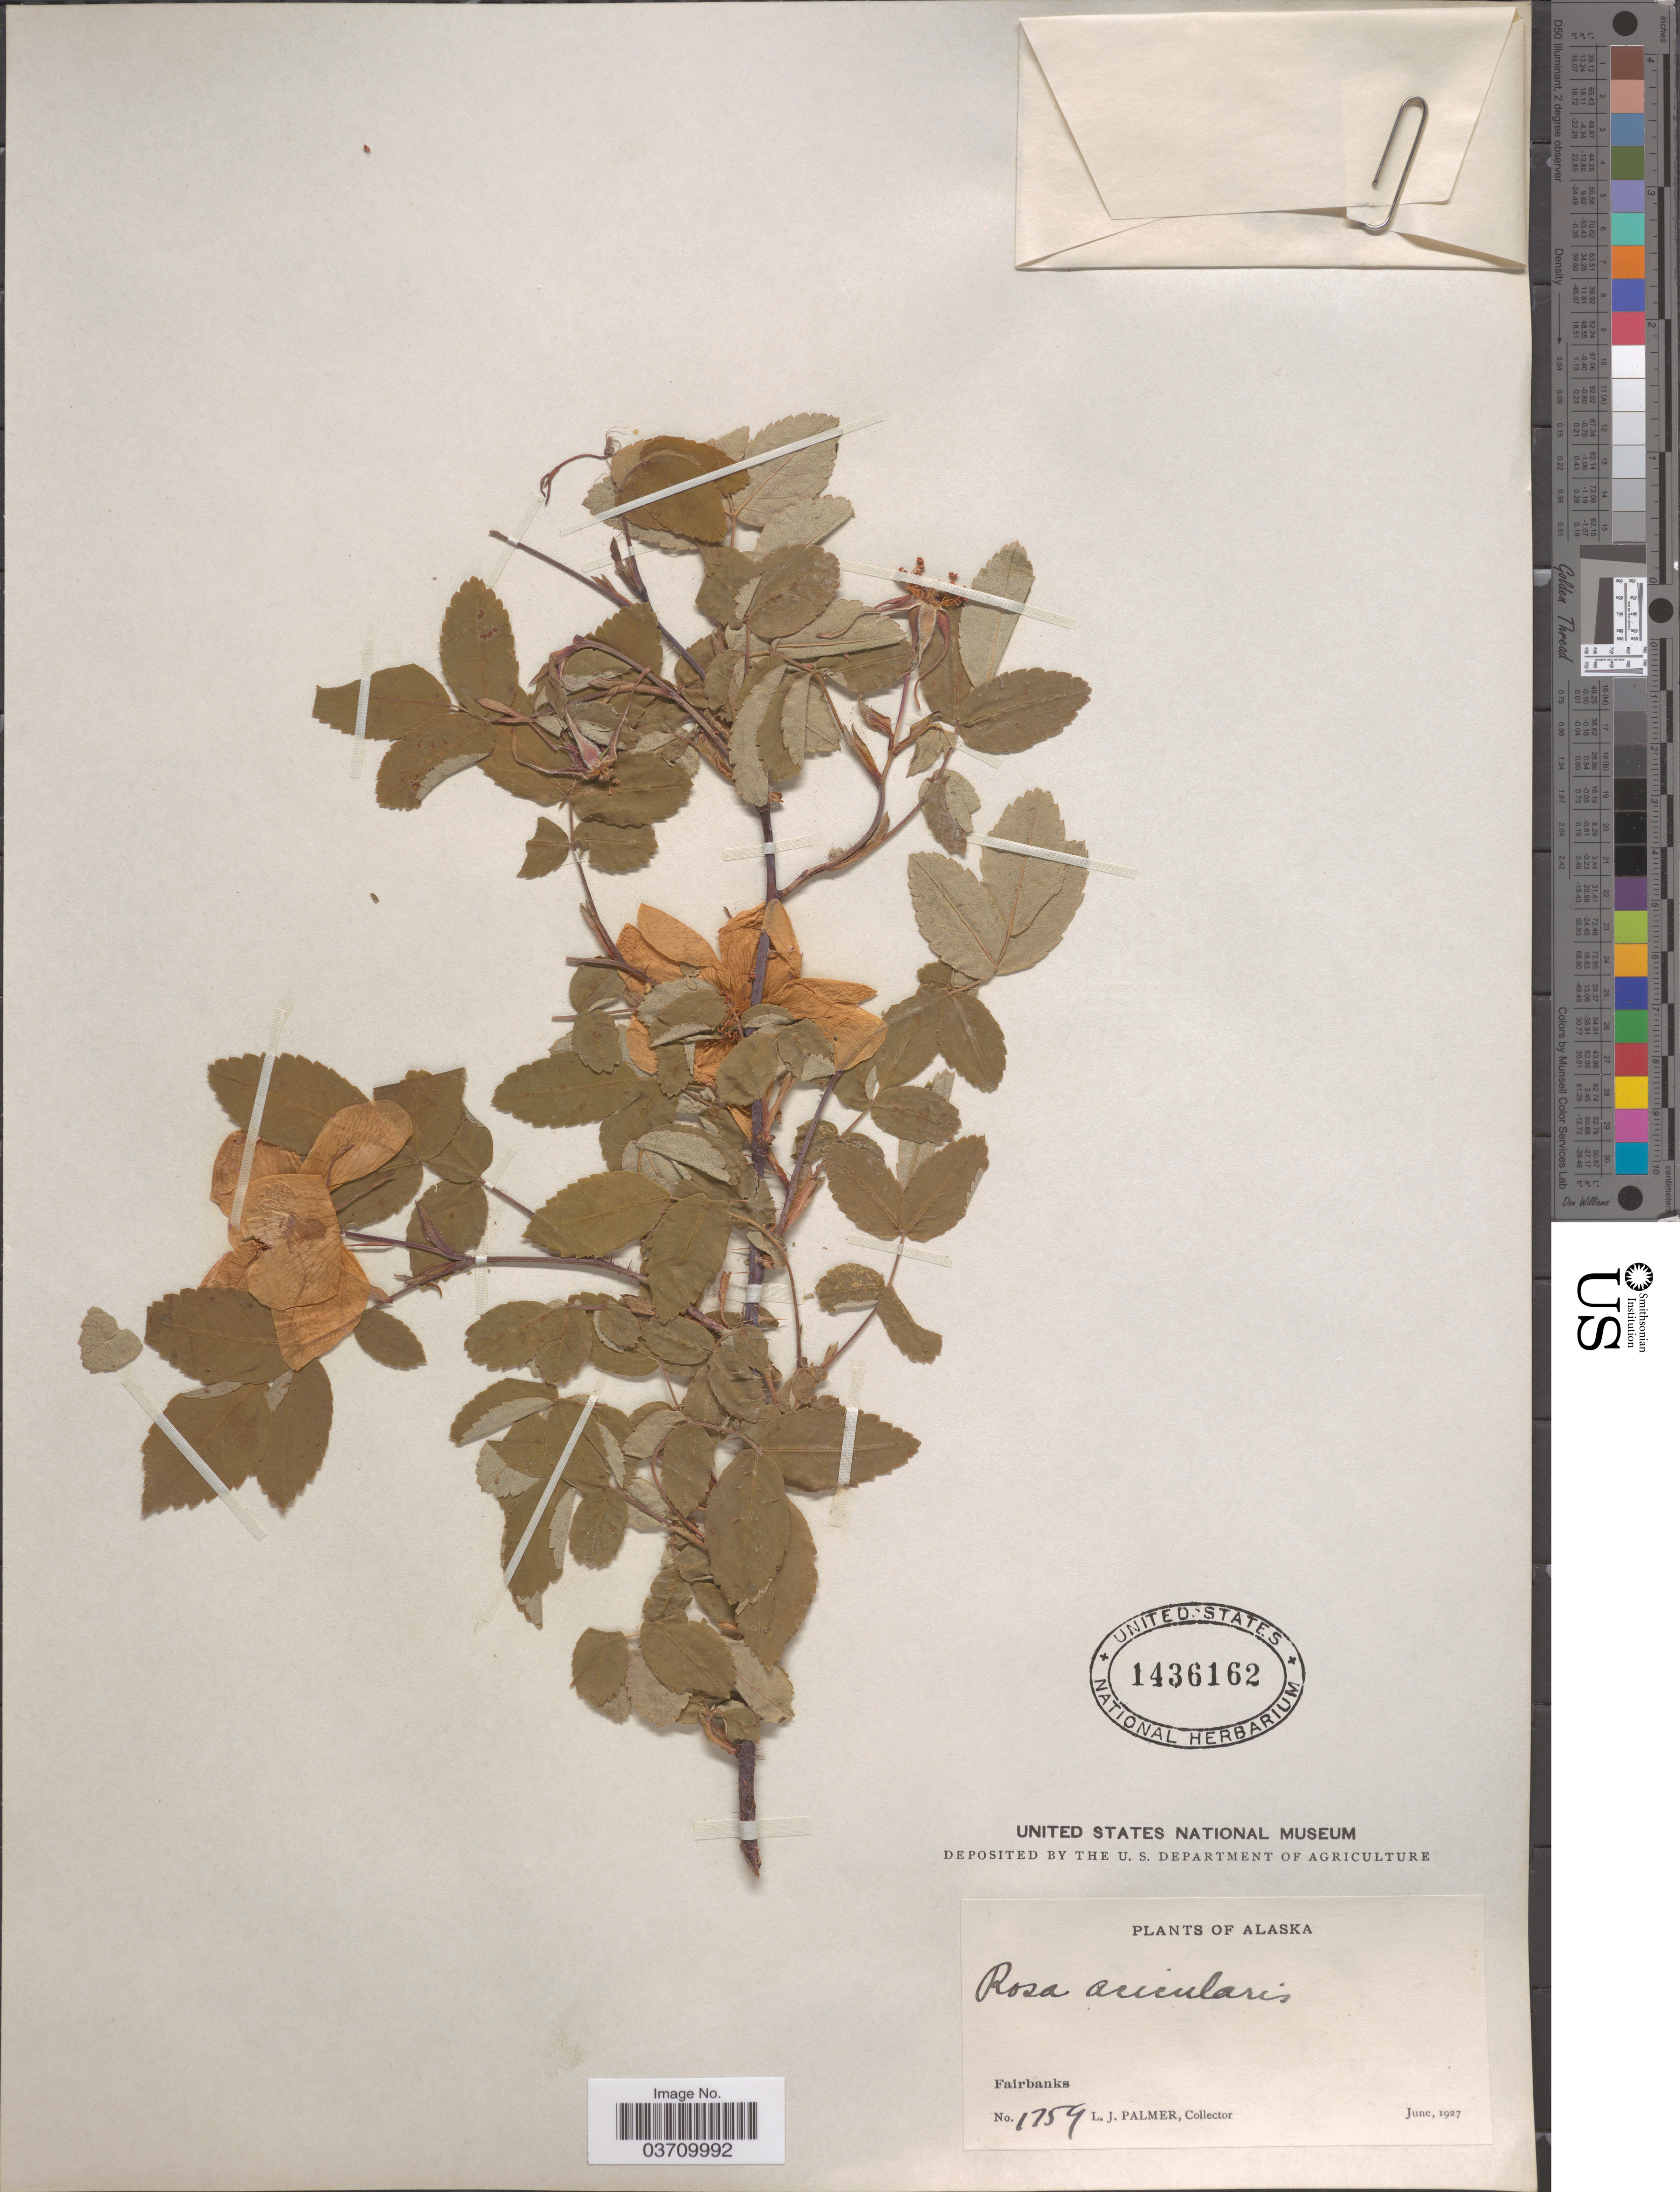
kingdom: Plantae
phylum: Tracheophyta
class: Magnoliopsida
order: Rosales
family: Rosaceae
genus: Rosa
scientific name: Rosa acicularis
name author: Lindl.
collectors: L. J. Palmer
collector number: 1759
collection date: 1927-06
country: United States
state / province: Alaska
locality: Fairbanks.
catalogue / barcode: US 1436162